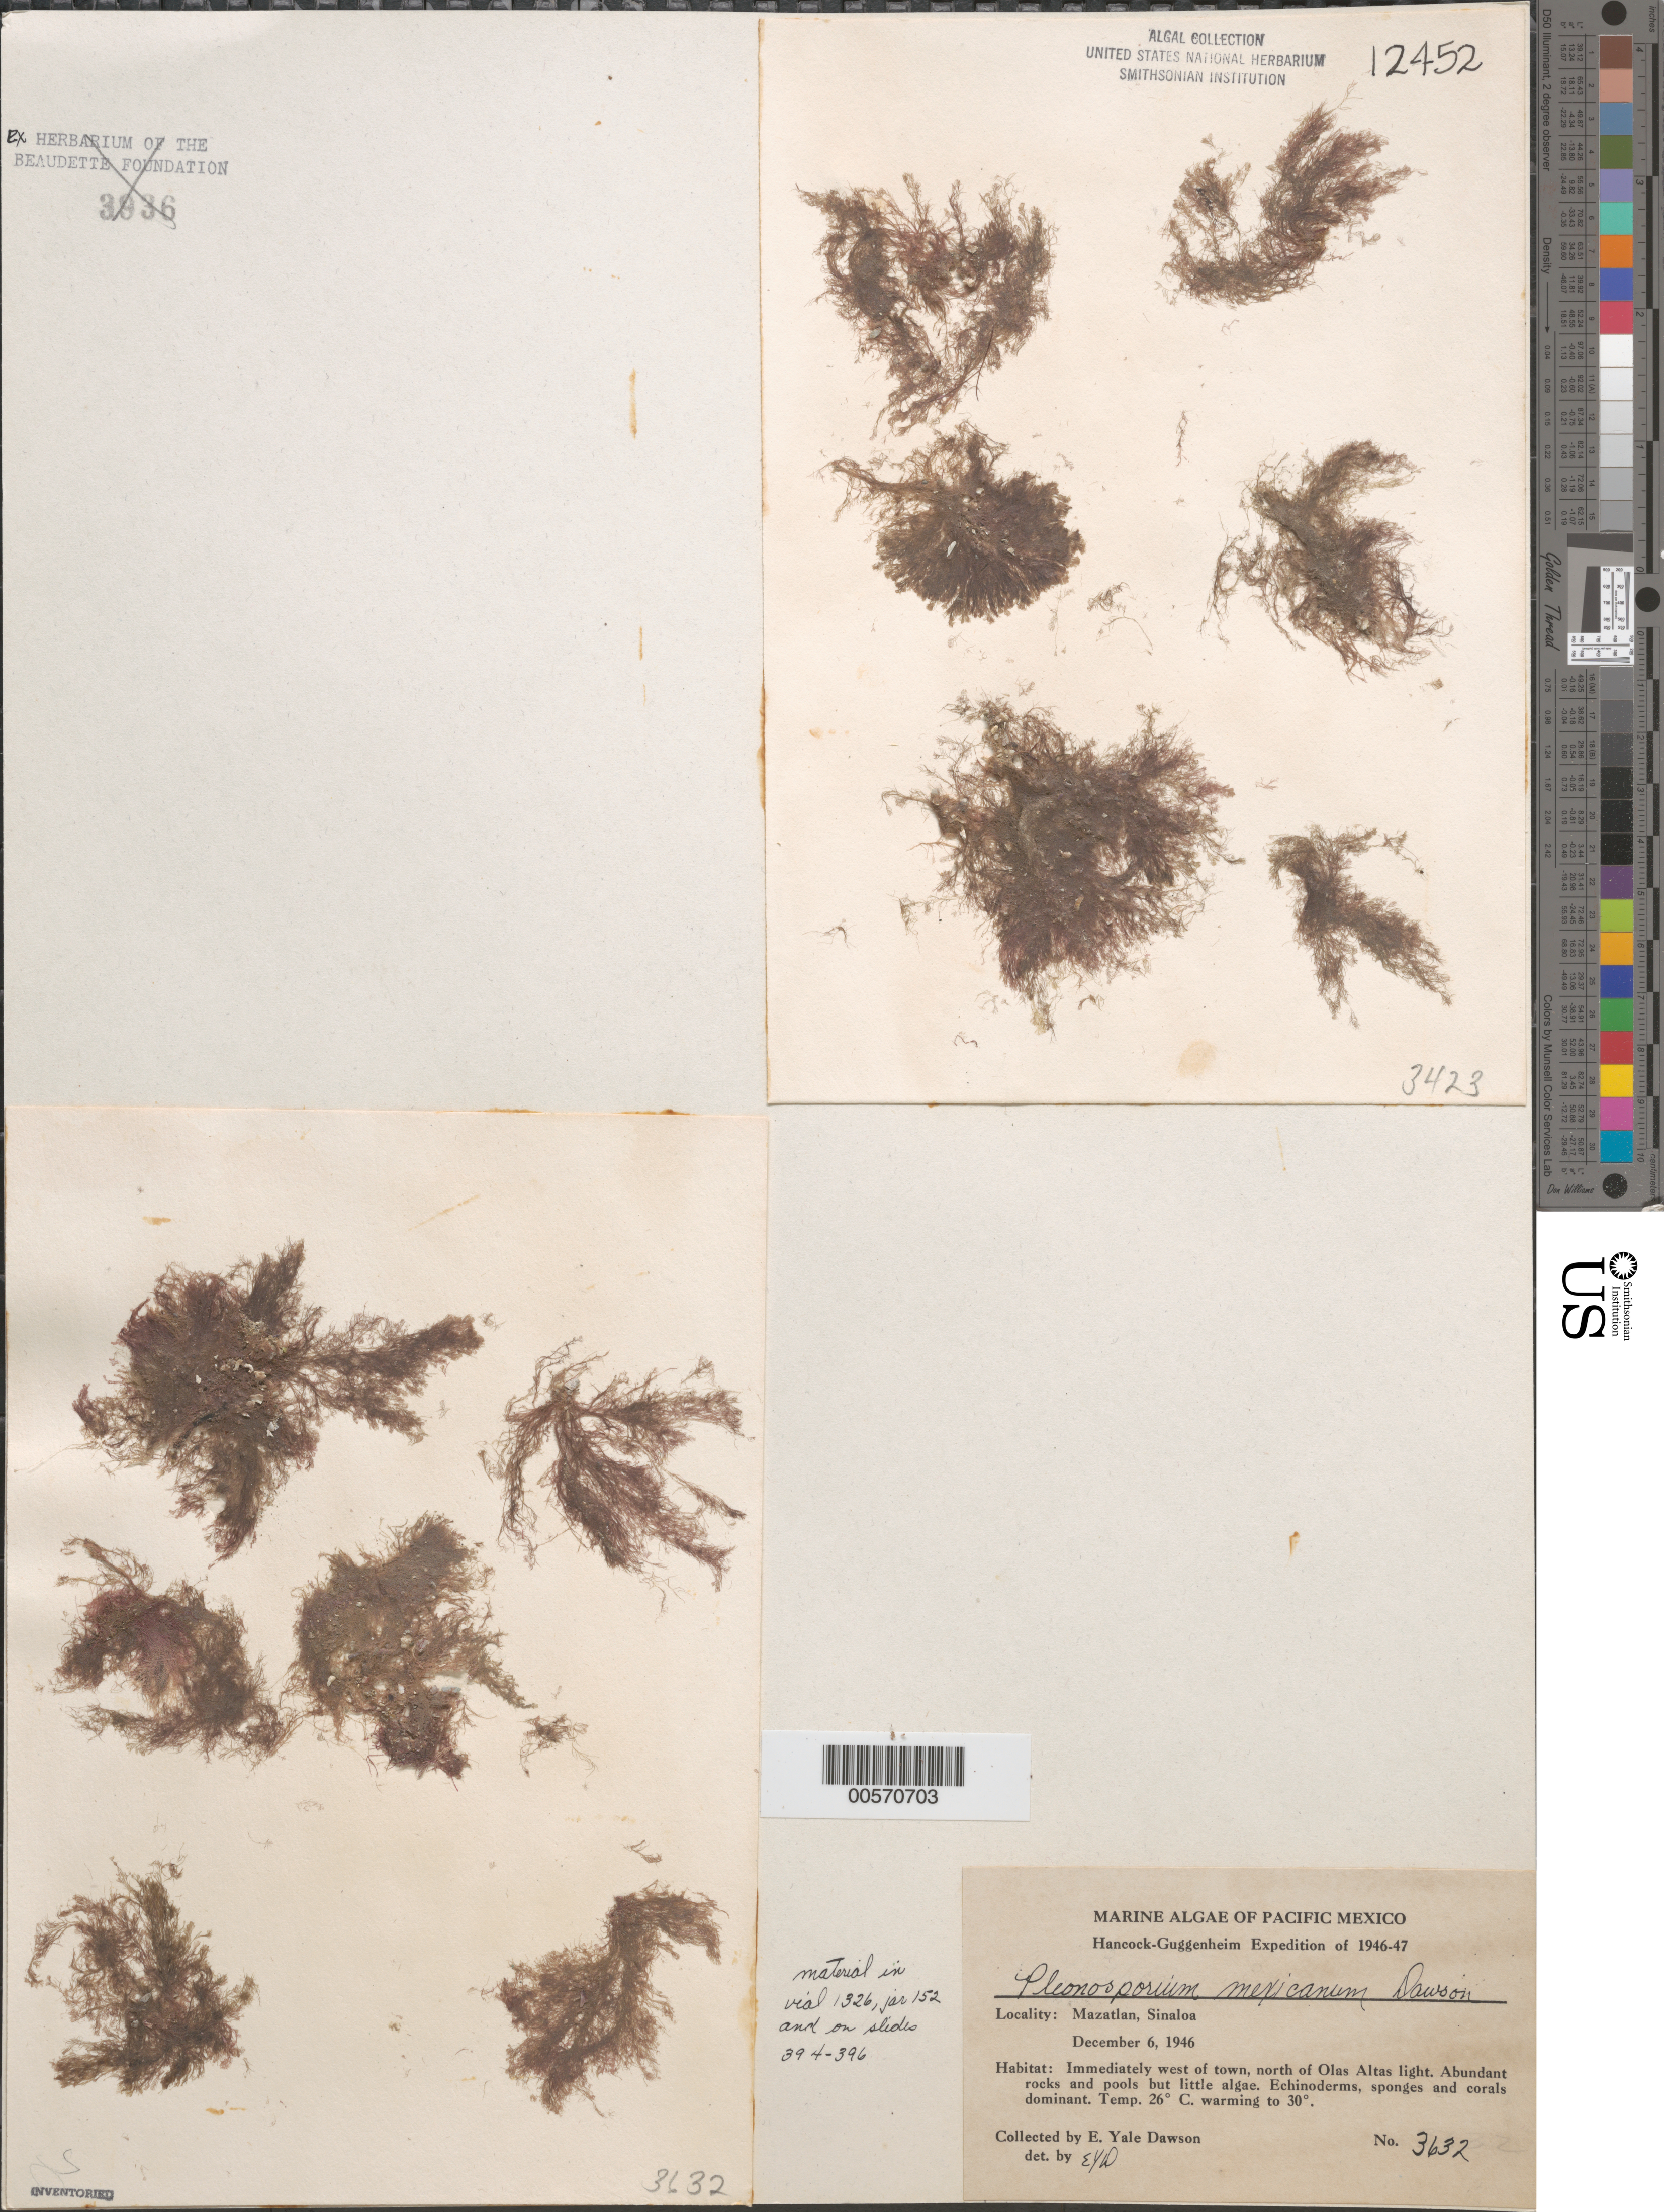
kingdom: Plantae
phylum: Rhodophyta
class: Florideophyceae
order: Ceramiales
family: Wrangeliaceae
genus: Pleonosporium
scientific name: Pleonosporium mexicanum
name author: E.Y. Dawson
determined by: Dawson, E. Y.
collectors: E. Y. Dawson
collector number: EYD 3632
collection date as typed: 06 Dec 1946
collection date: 1946-12-06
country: Mexico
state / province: Sinaloa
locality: North of Olas Altas light, west of Mazatlan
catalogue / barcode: US 12452